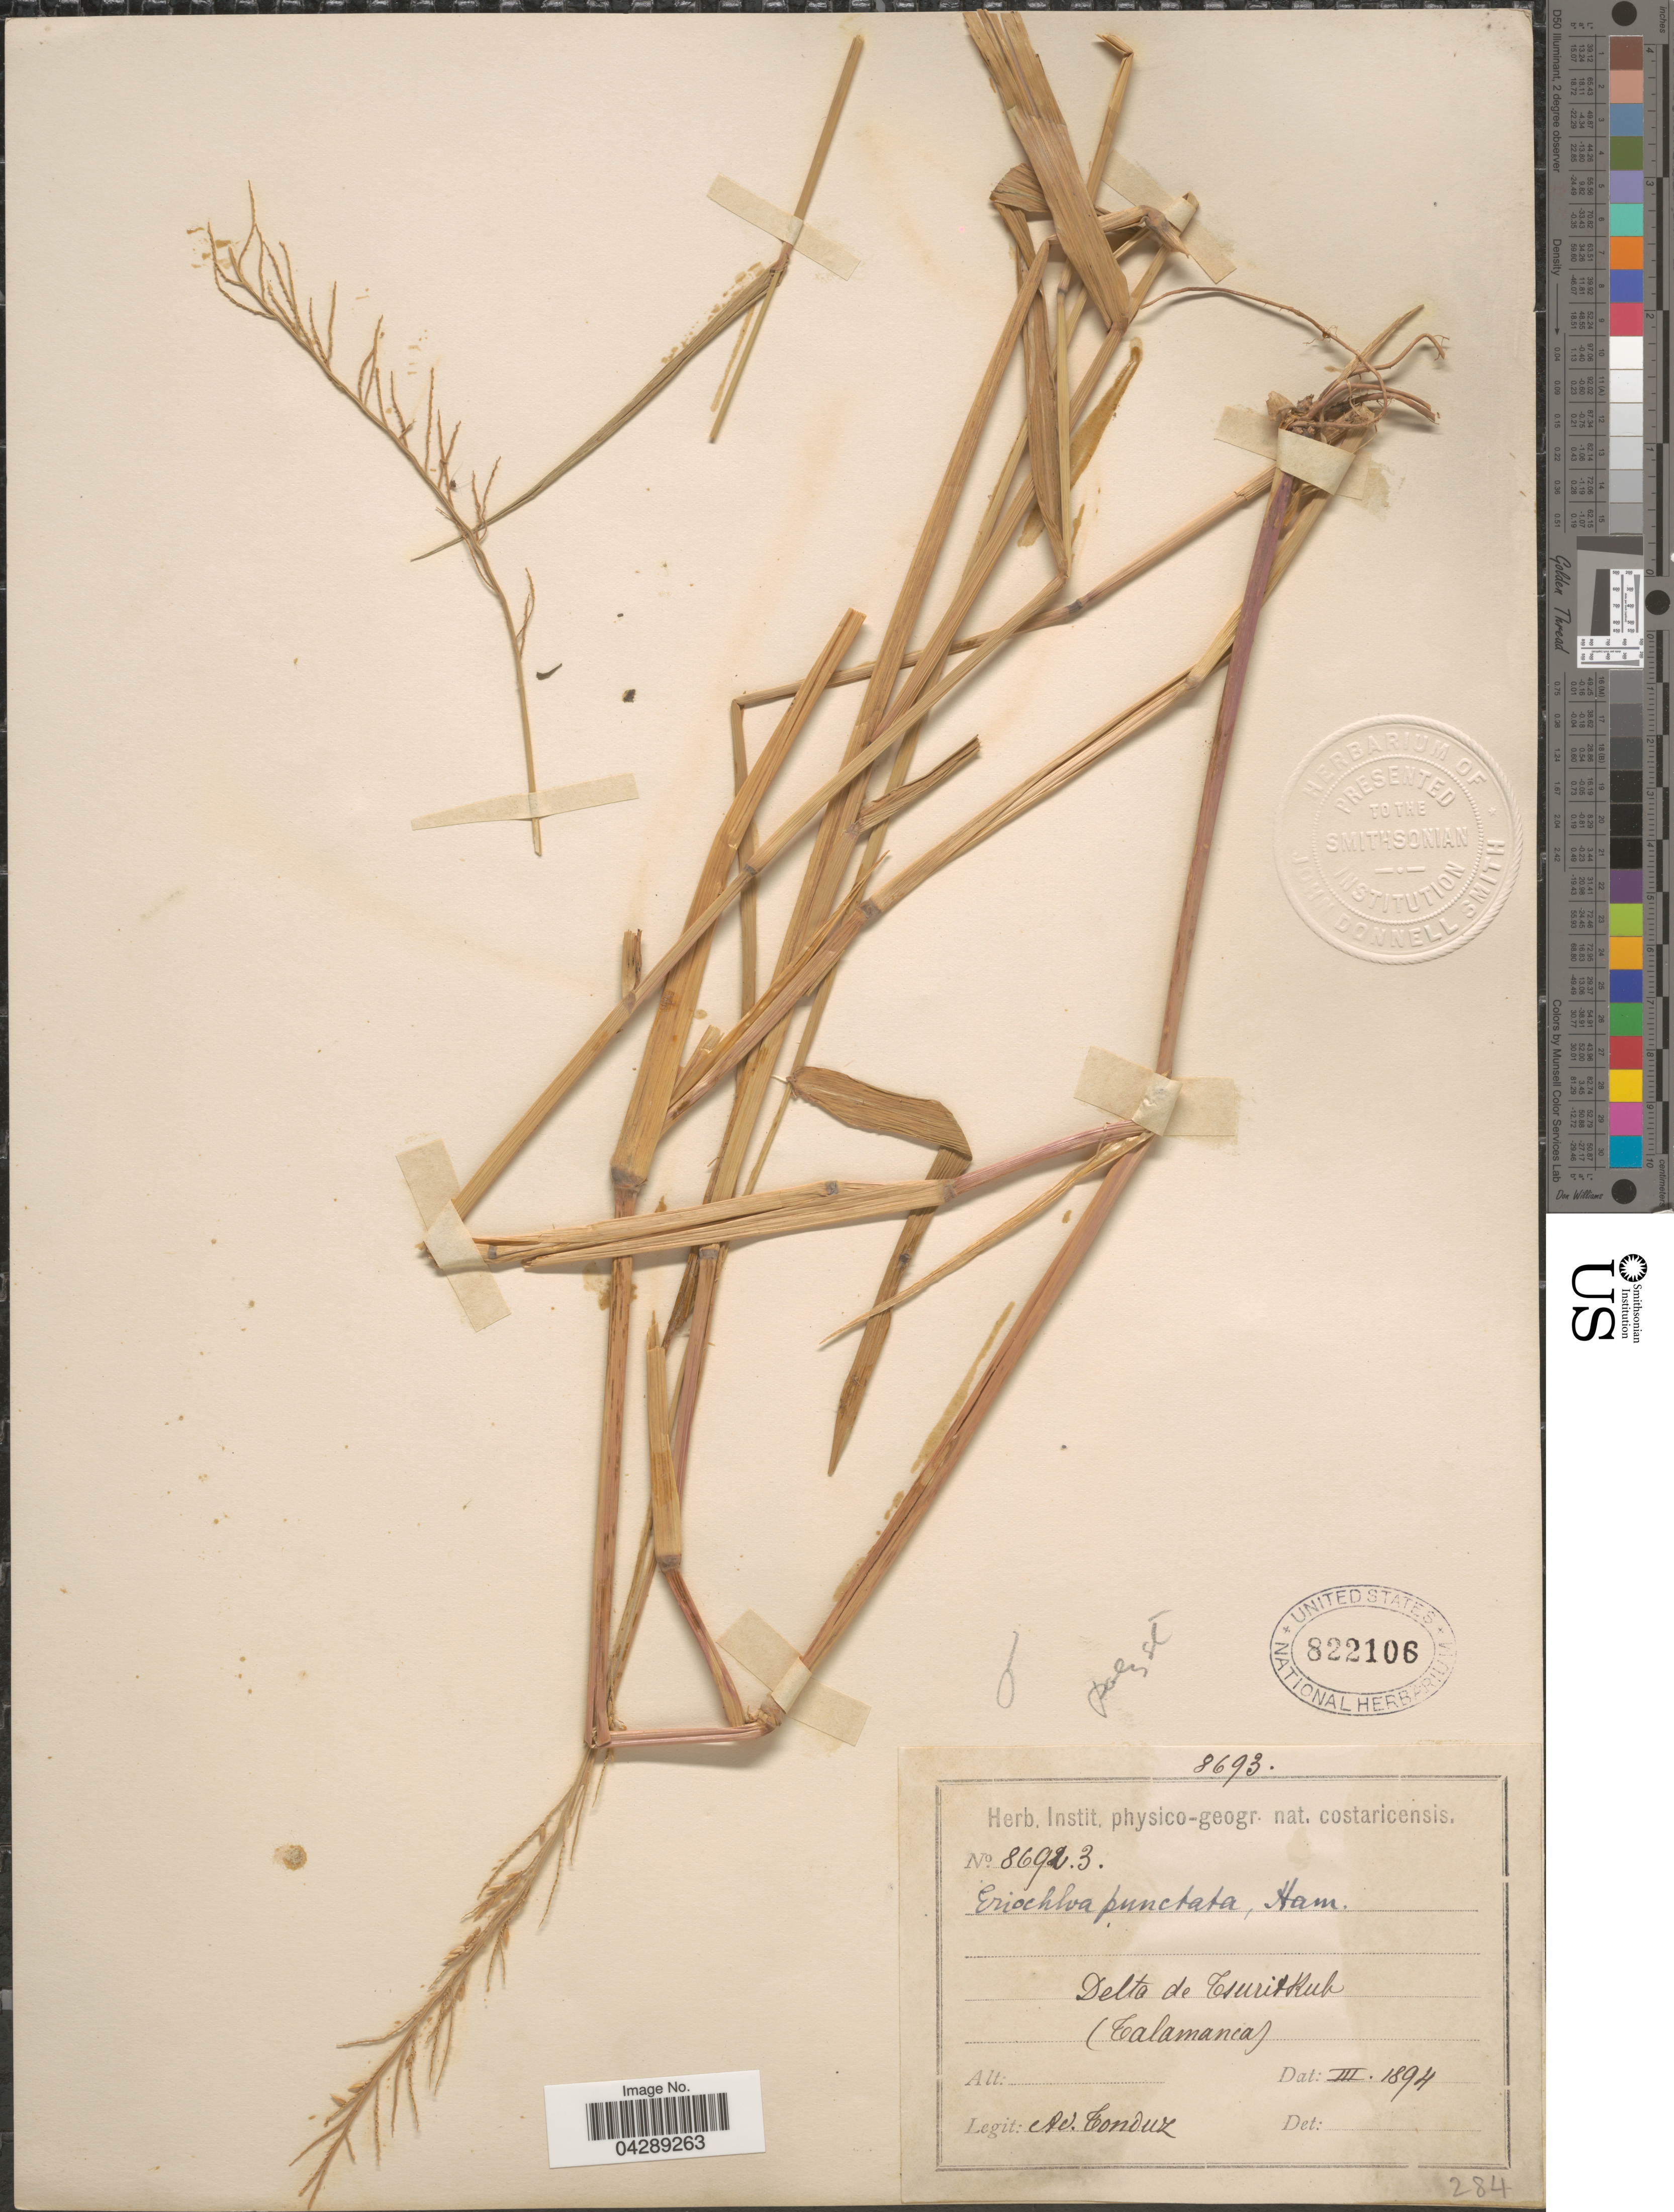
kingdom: Plantae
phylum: Tracheophyta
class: Liliopsida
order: Poales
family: Poaceae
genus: Eriochloa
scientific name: Eriochloa punctata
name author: (L.) Desv. ex Ham.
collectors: A. Tonduz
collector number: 86923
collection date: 1894-03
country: Costa Rica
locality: Delta de Tsuritkub. (Talamanca).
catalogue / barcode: US 822106